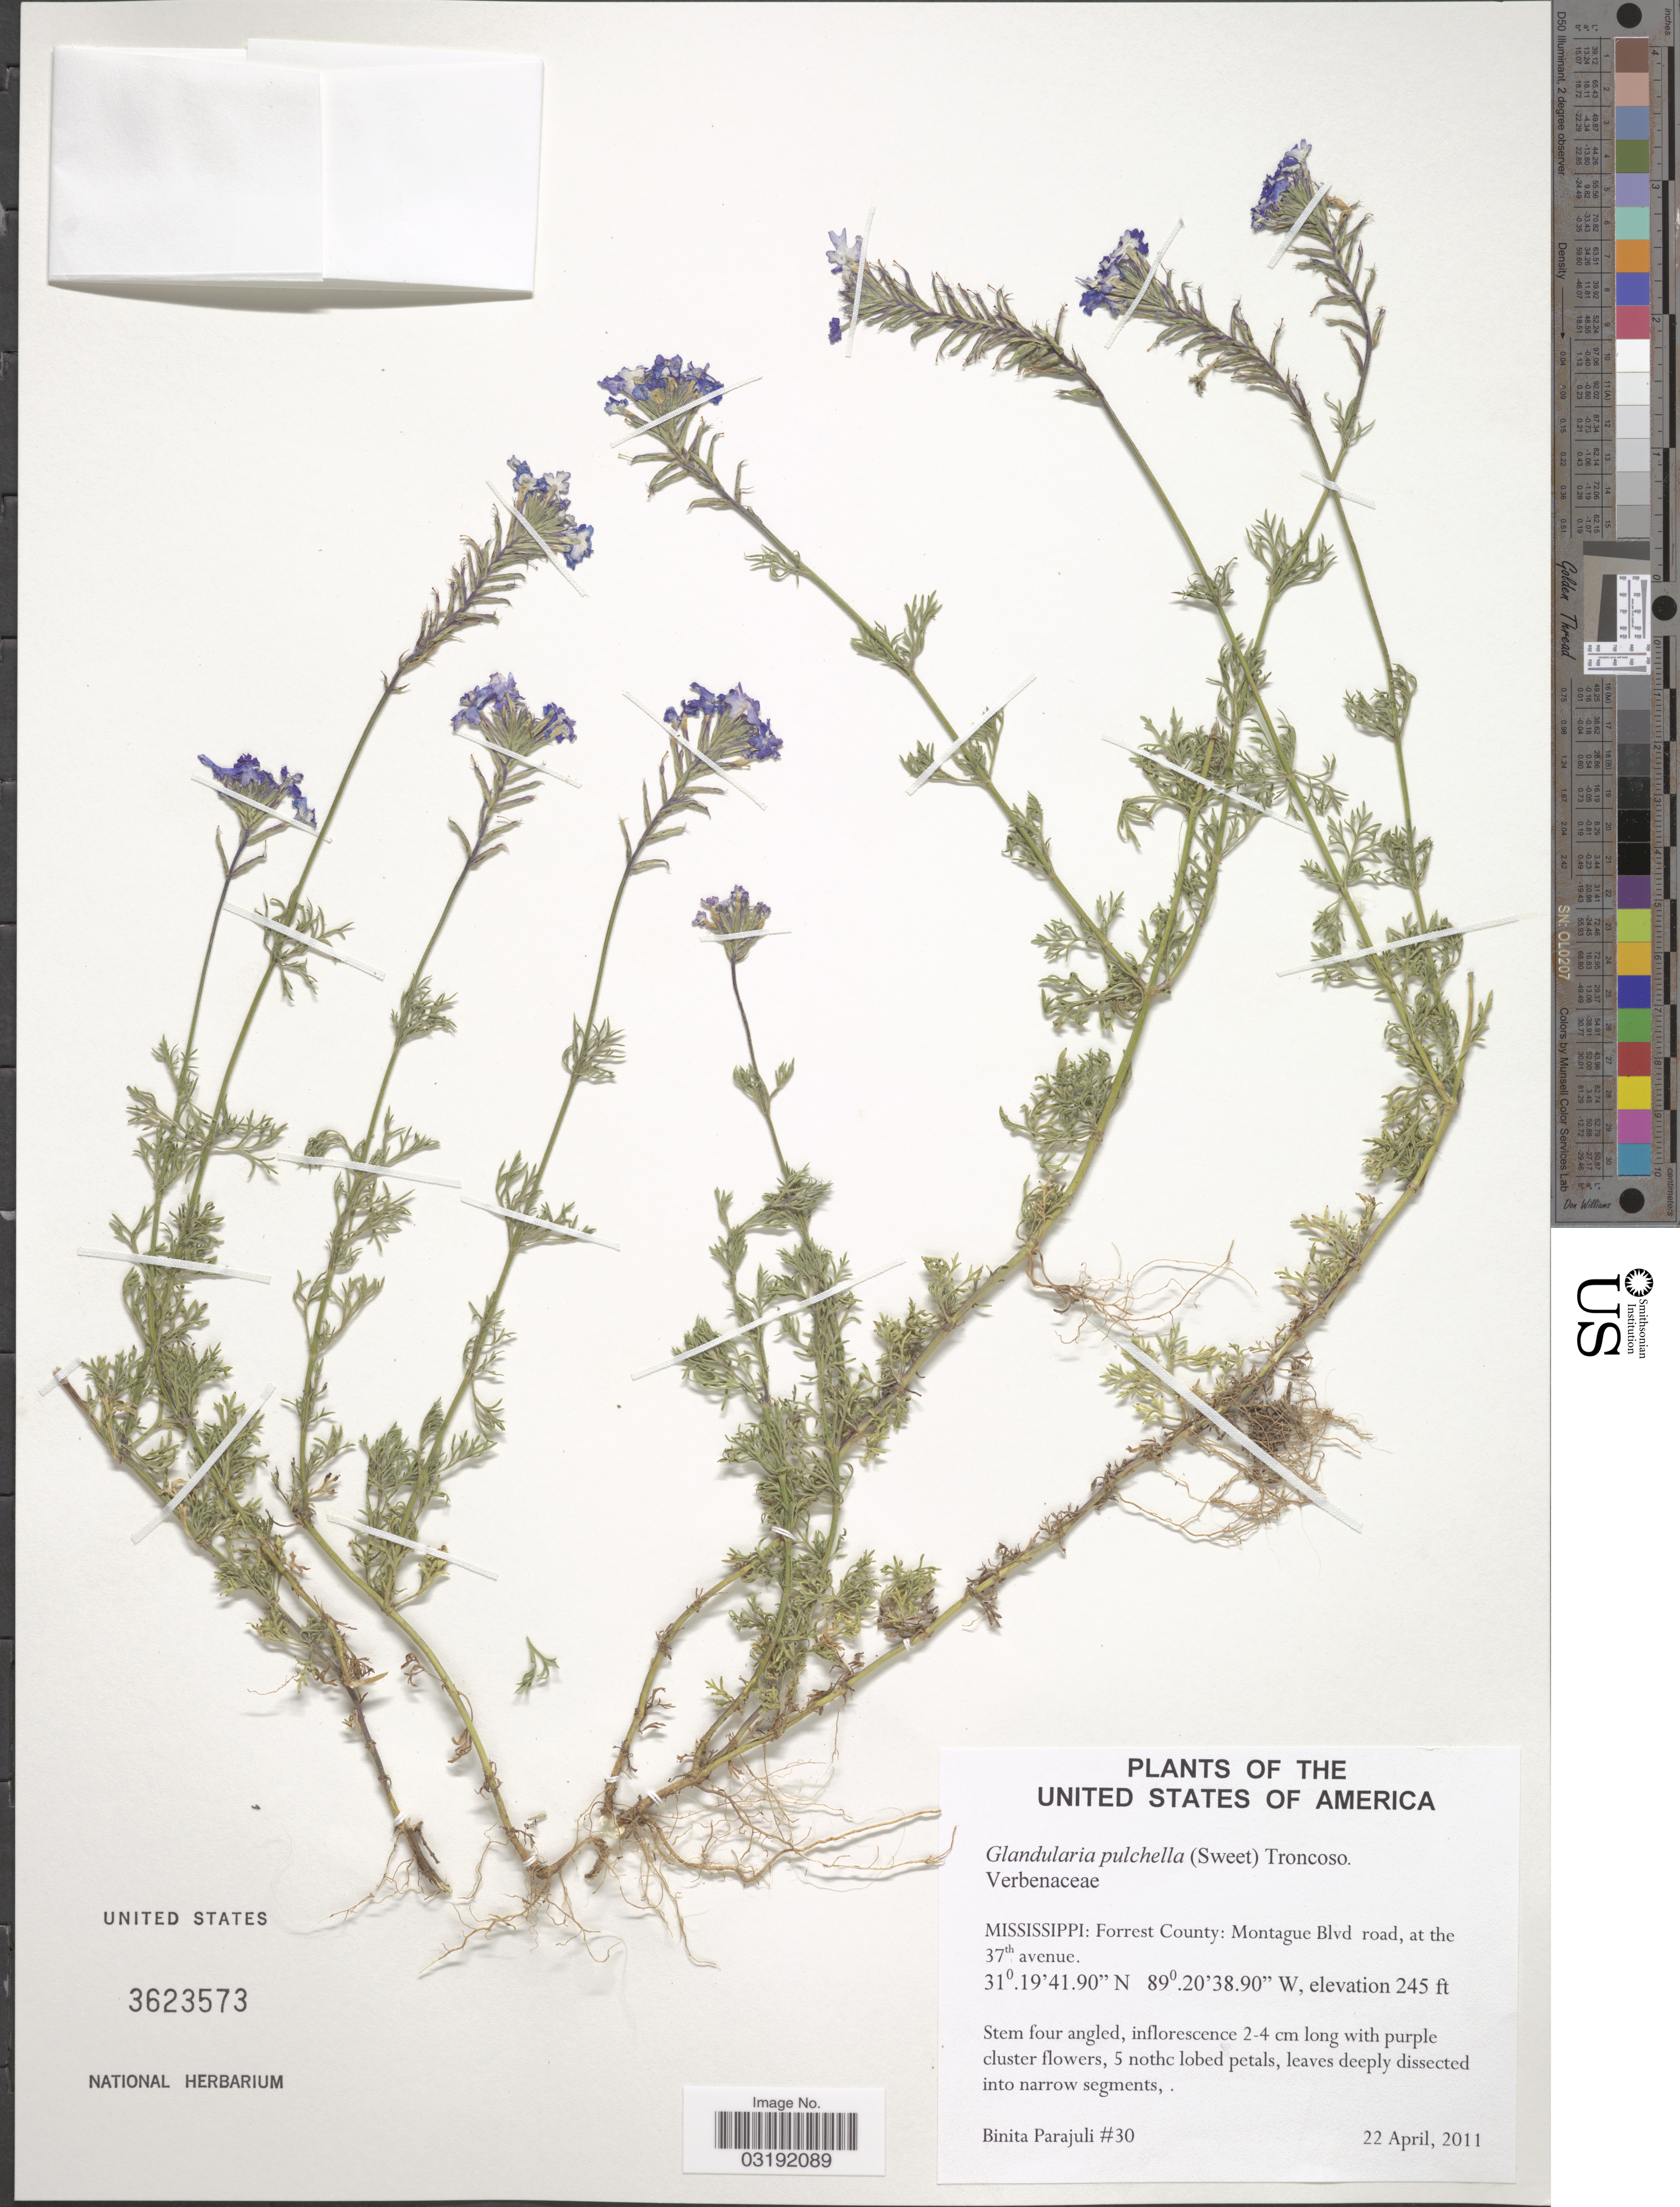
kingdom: Plantae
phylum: Tracheophyta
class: Magnoliopsida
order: Lamiales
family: Verbenaceae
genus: Verbena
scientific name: Verbena pulchella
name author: Greene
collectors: B. Parajuli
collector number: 30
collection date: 2011-04-22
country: United States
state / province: Mississippi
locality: Forrest County: Montague Blvd road, at the 37th avenue.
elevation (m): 75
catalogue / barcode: US 3623573